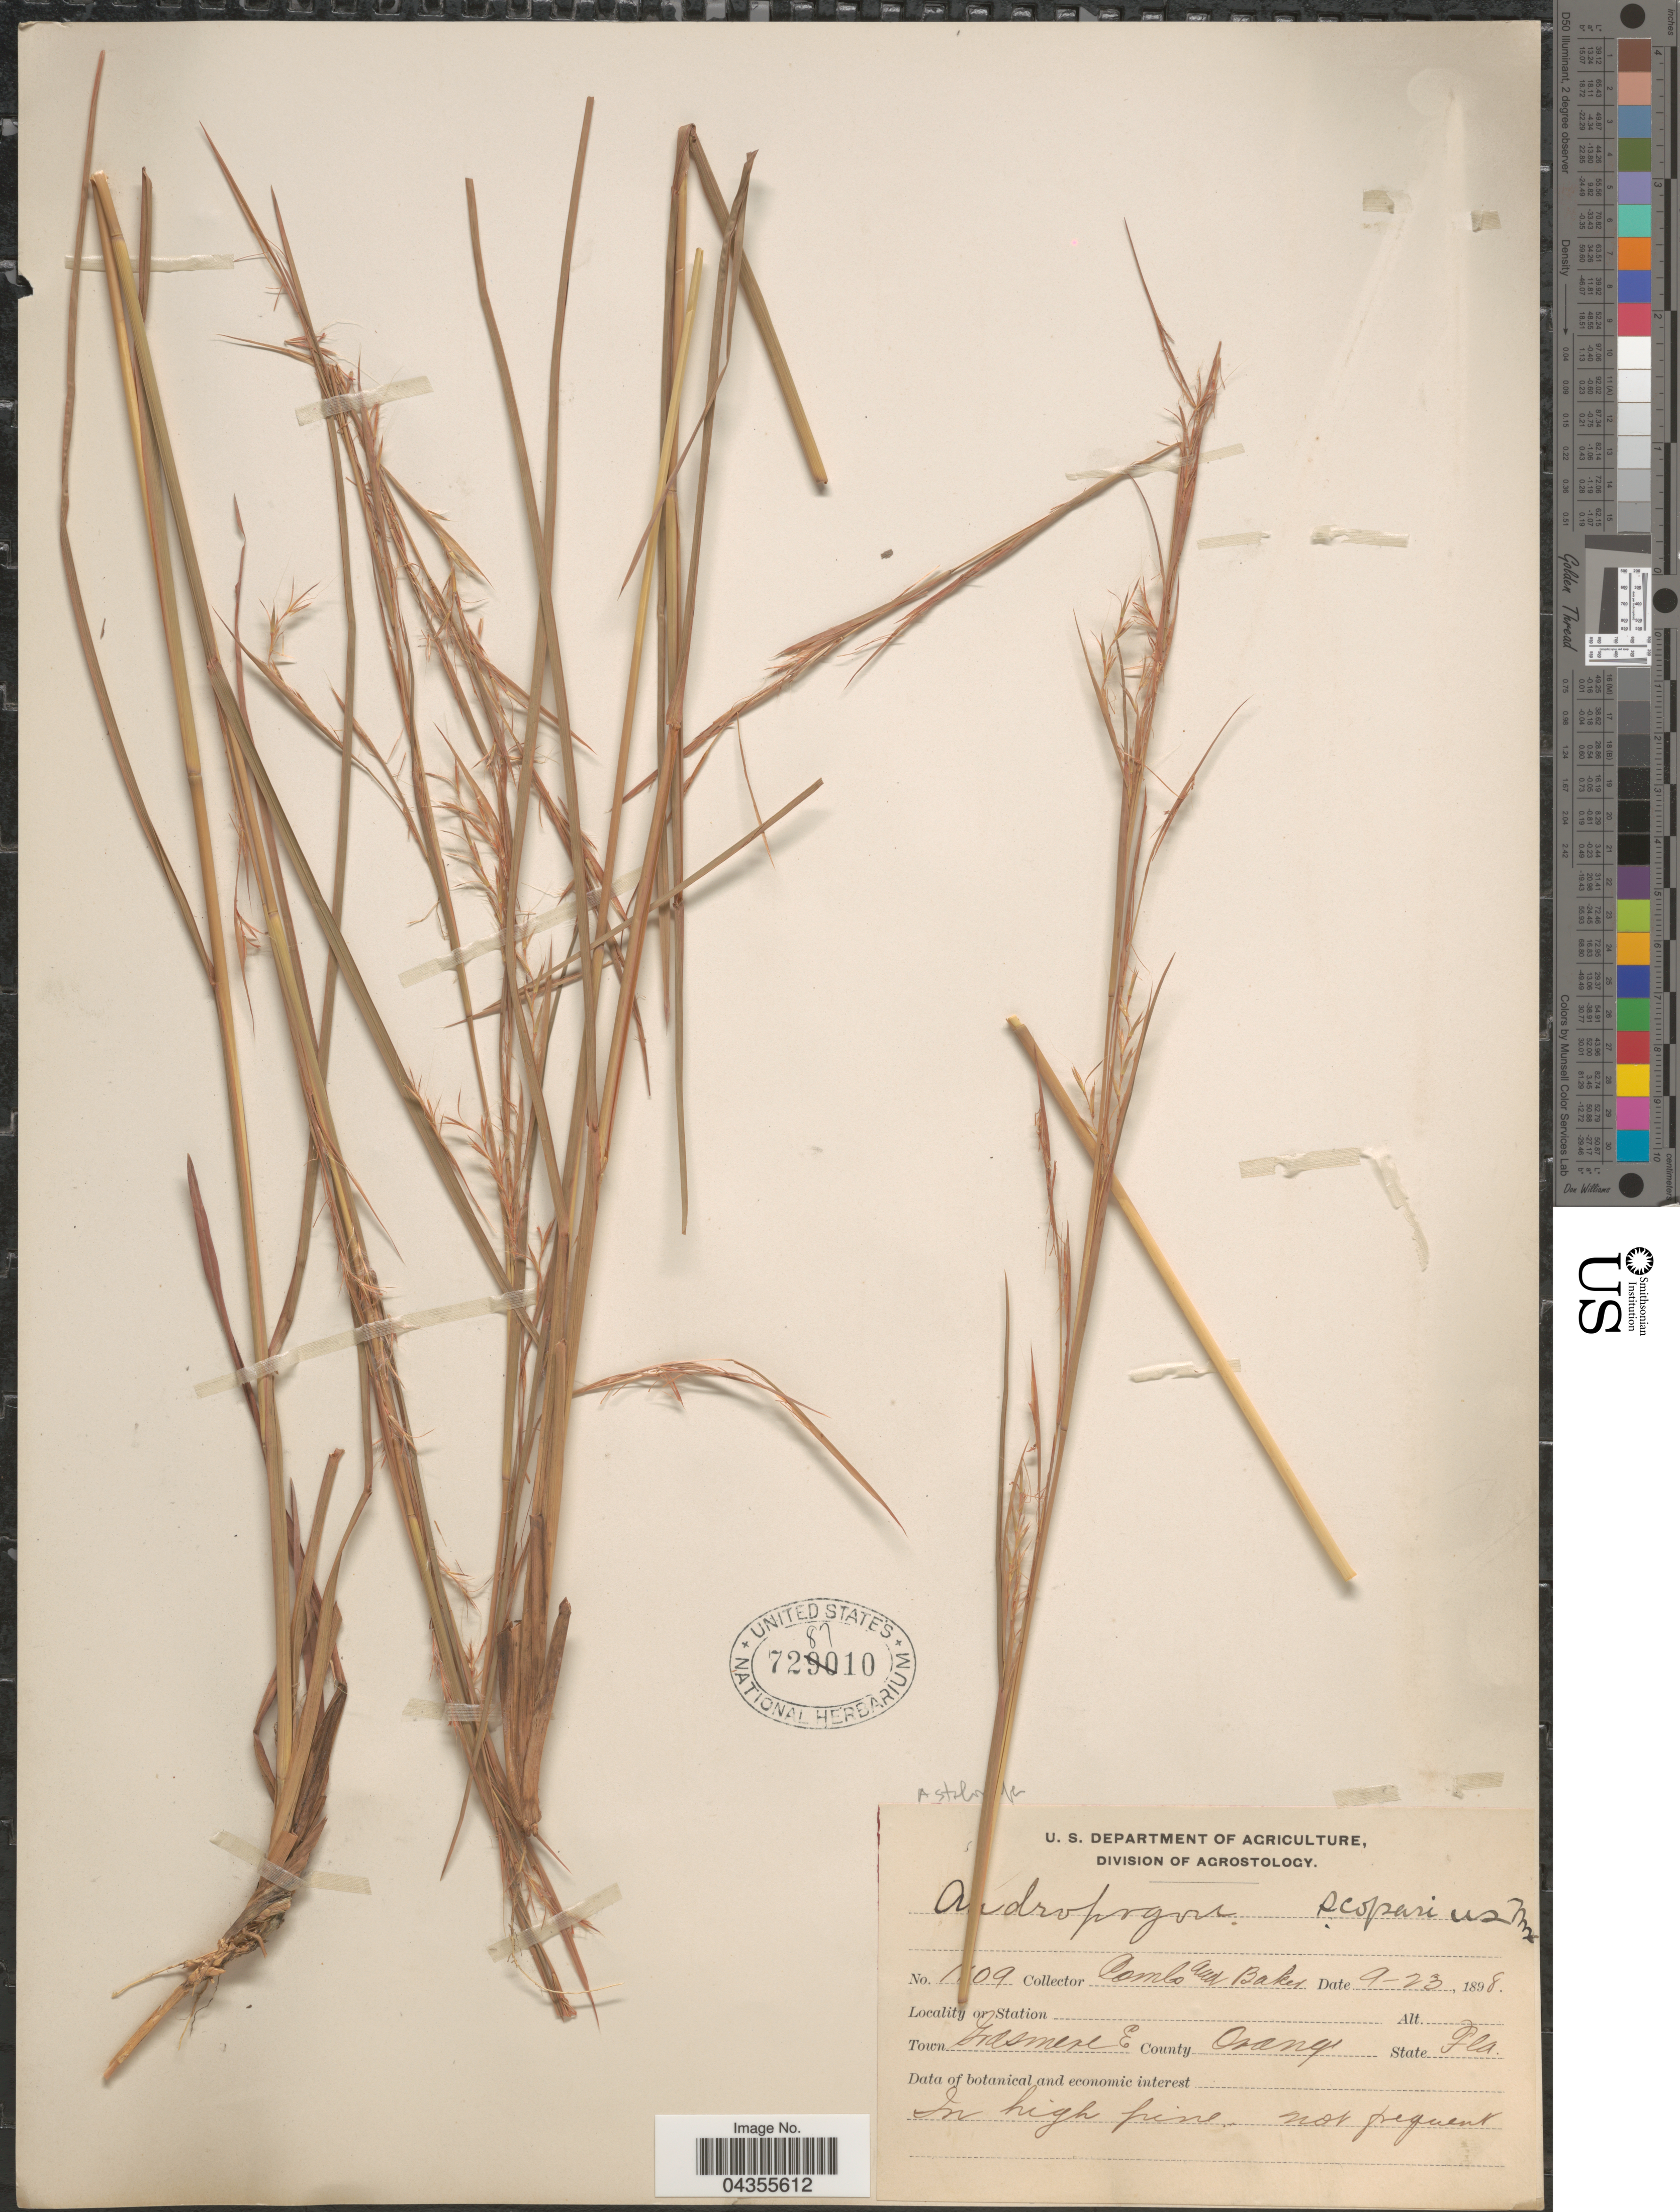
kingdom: Plantae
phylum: Tracheophyta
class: Liliopsida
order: Poales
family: Poaceae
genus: Schizachyrium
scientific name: Schizachyrium scoparium var. stoloniferum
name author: (Nash) Wipff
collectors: -. Combs & -- Baker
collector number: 1109*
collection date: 1898-09-23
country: United States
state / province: Florida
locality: Town Grasmere E. County Orange.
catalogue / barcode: US 728710